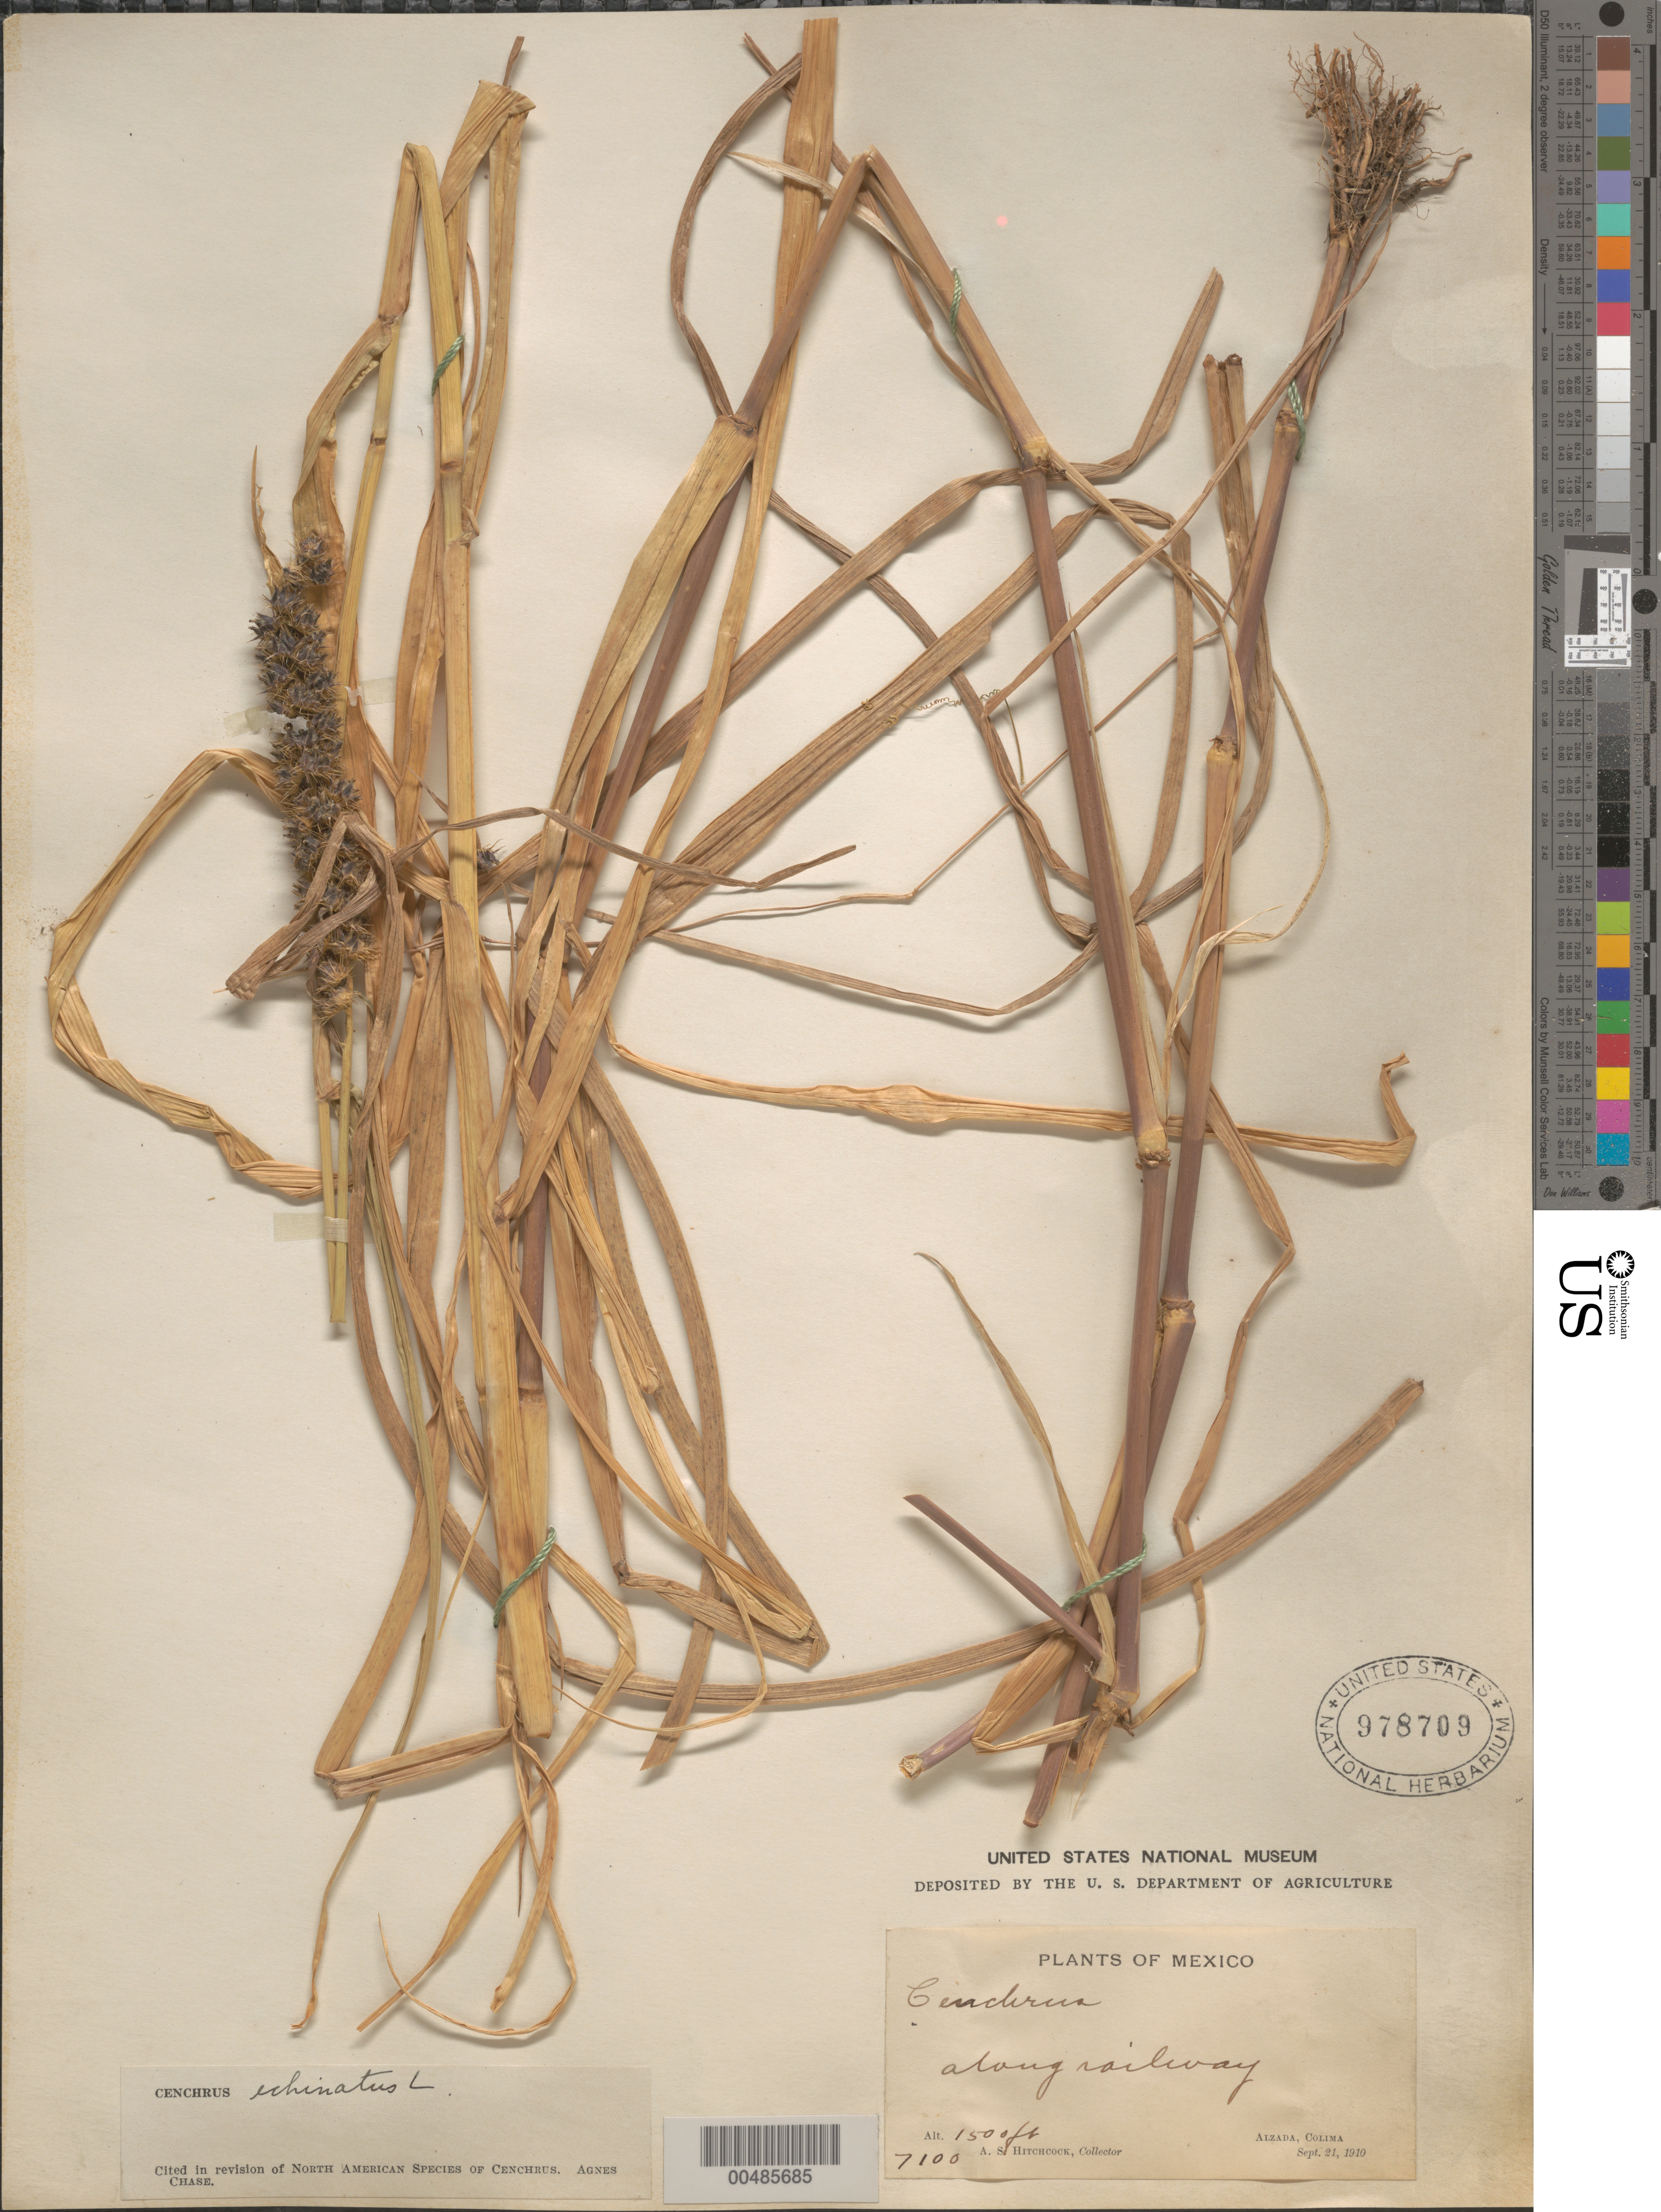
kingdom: Plantae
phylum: Tracheophyta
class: Liliopsida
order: Poales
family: Poaceae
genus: Cenchrus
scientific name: Cenchrus echinatus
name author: L.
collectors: A. S. Hitchcock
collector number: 7100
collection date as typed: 21 Sep 1910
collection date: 1910-09-21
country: Mexico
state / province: Colima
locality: Alzada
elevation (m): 457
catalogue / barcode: US 978709